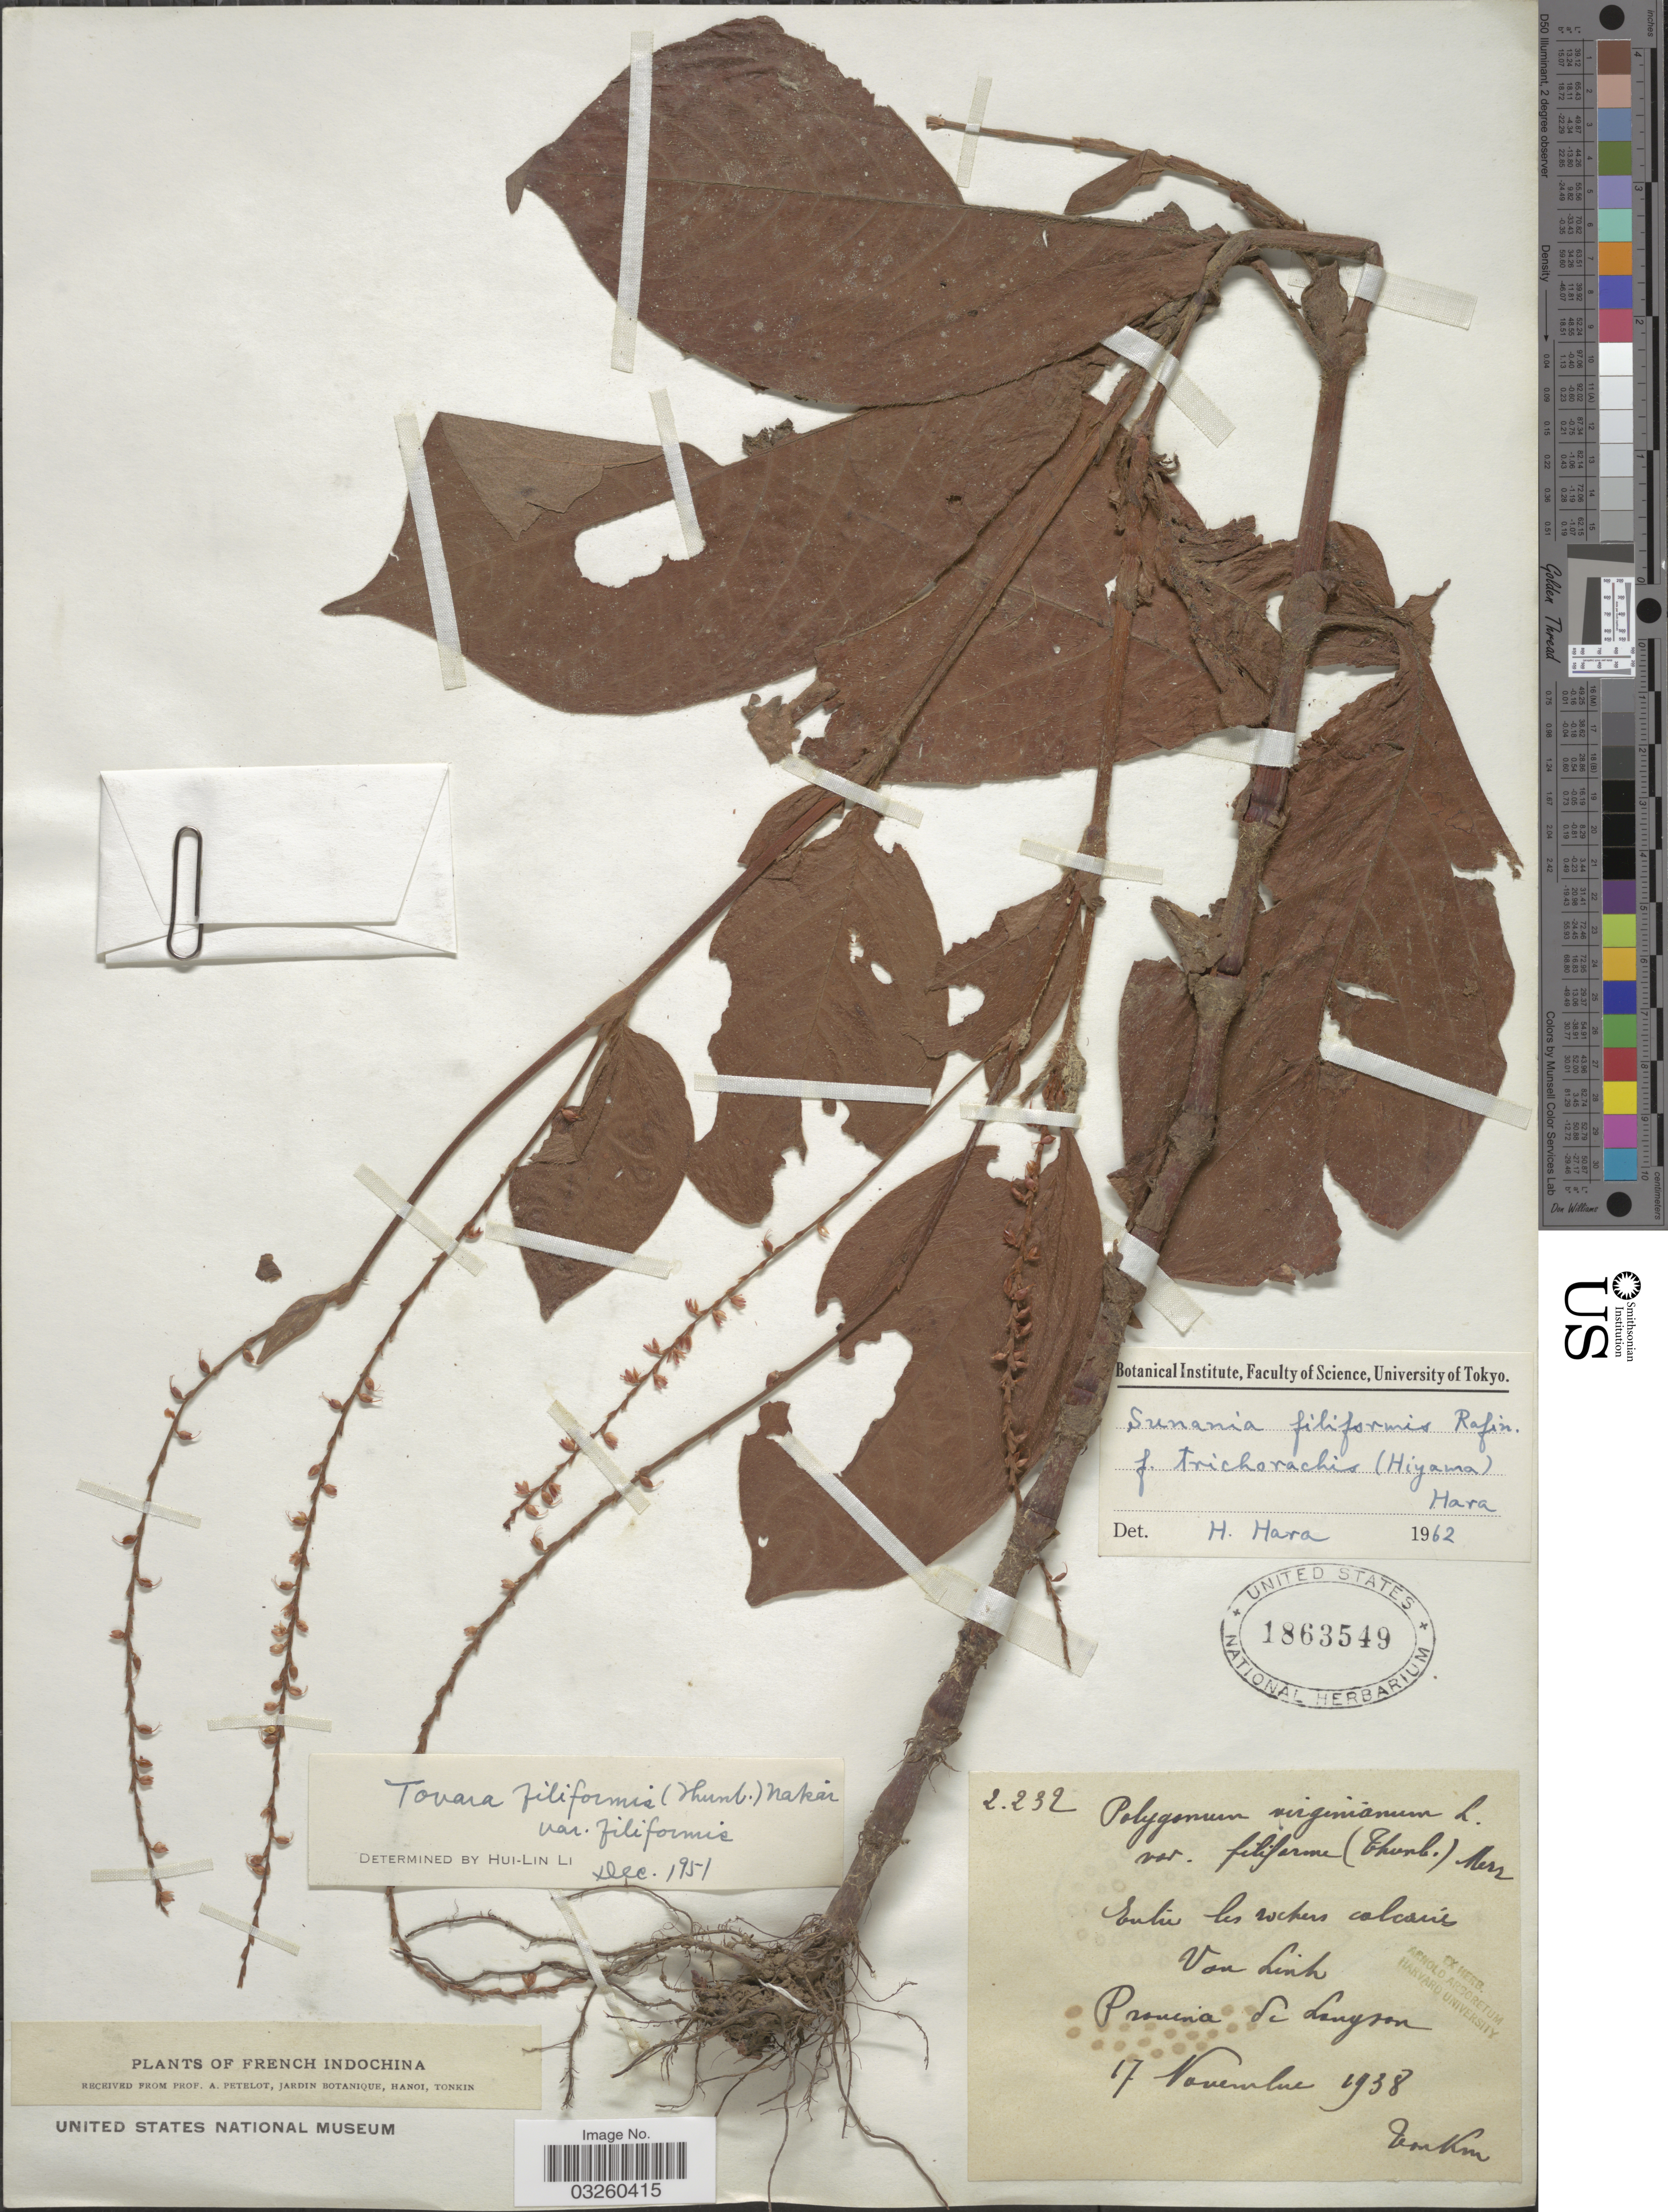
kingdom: Plantae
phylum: Tracheophyta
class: Magnoliopsida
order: Caryophyllales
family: Polygonaceae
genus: Persicaria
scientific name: Persicaria filiformis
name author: (Thunb.) Nakai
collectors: P. A. Pételot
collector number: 2232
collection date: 1938-11-17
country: Vietnam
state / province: Lang Son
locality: Entre les rochers calcaire Van Linh. Provincia de Langson. French Indochina.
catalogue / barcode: US 1863549